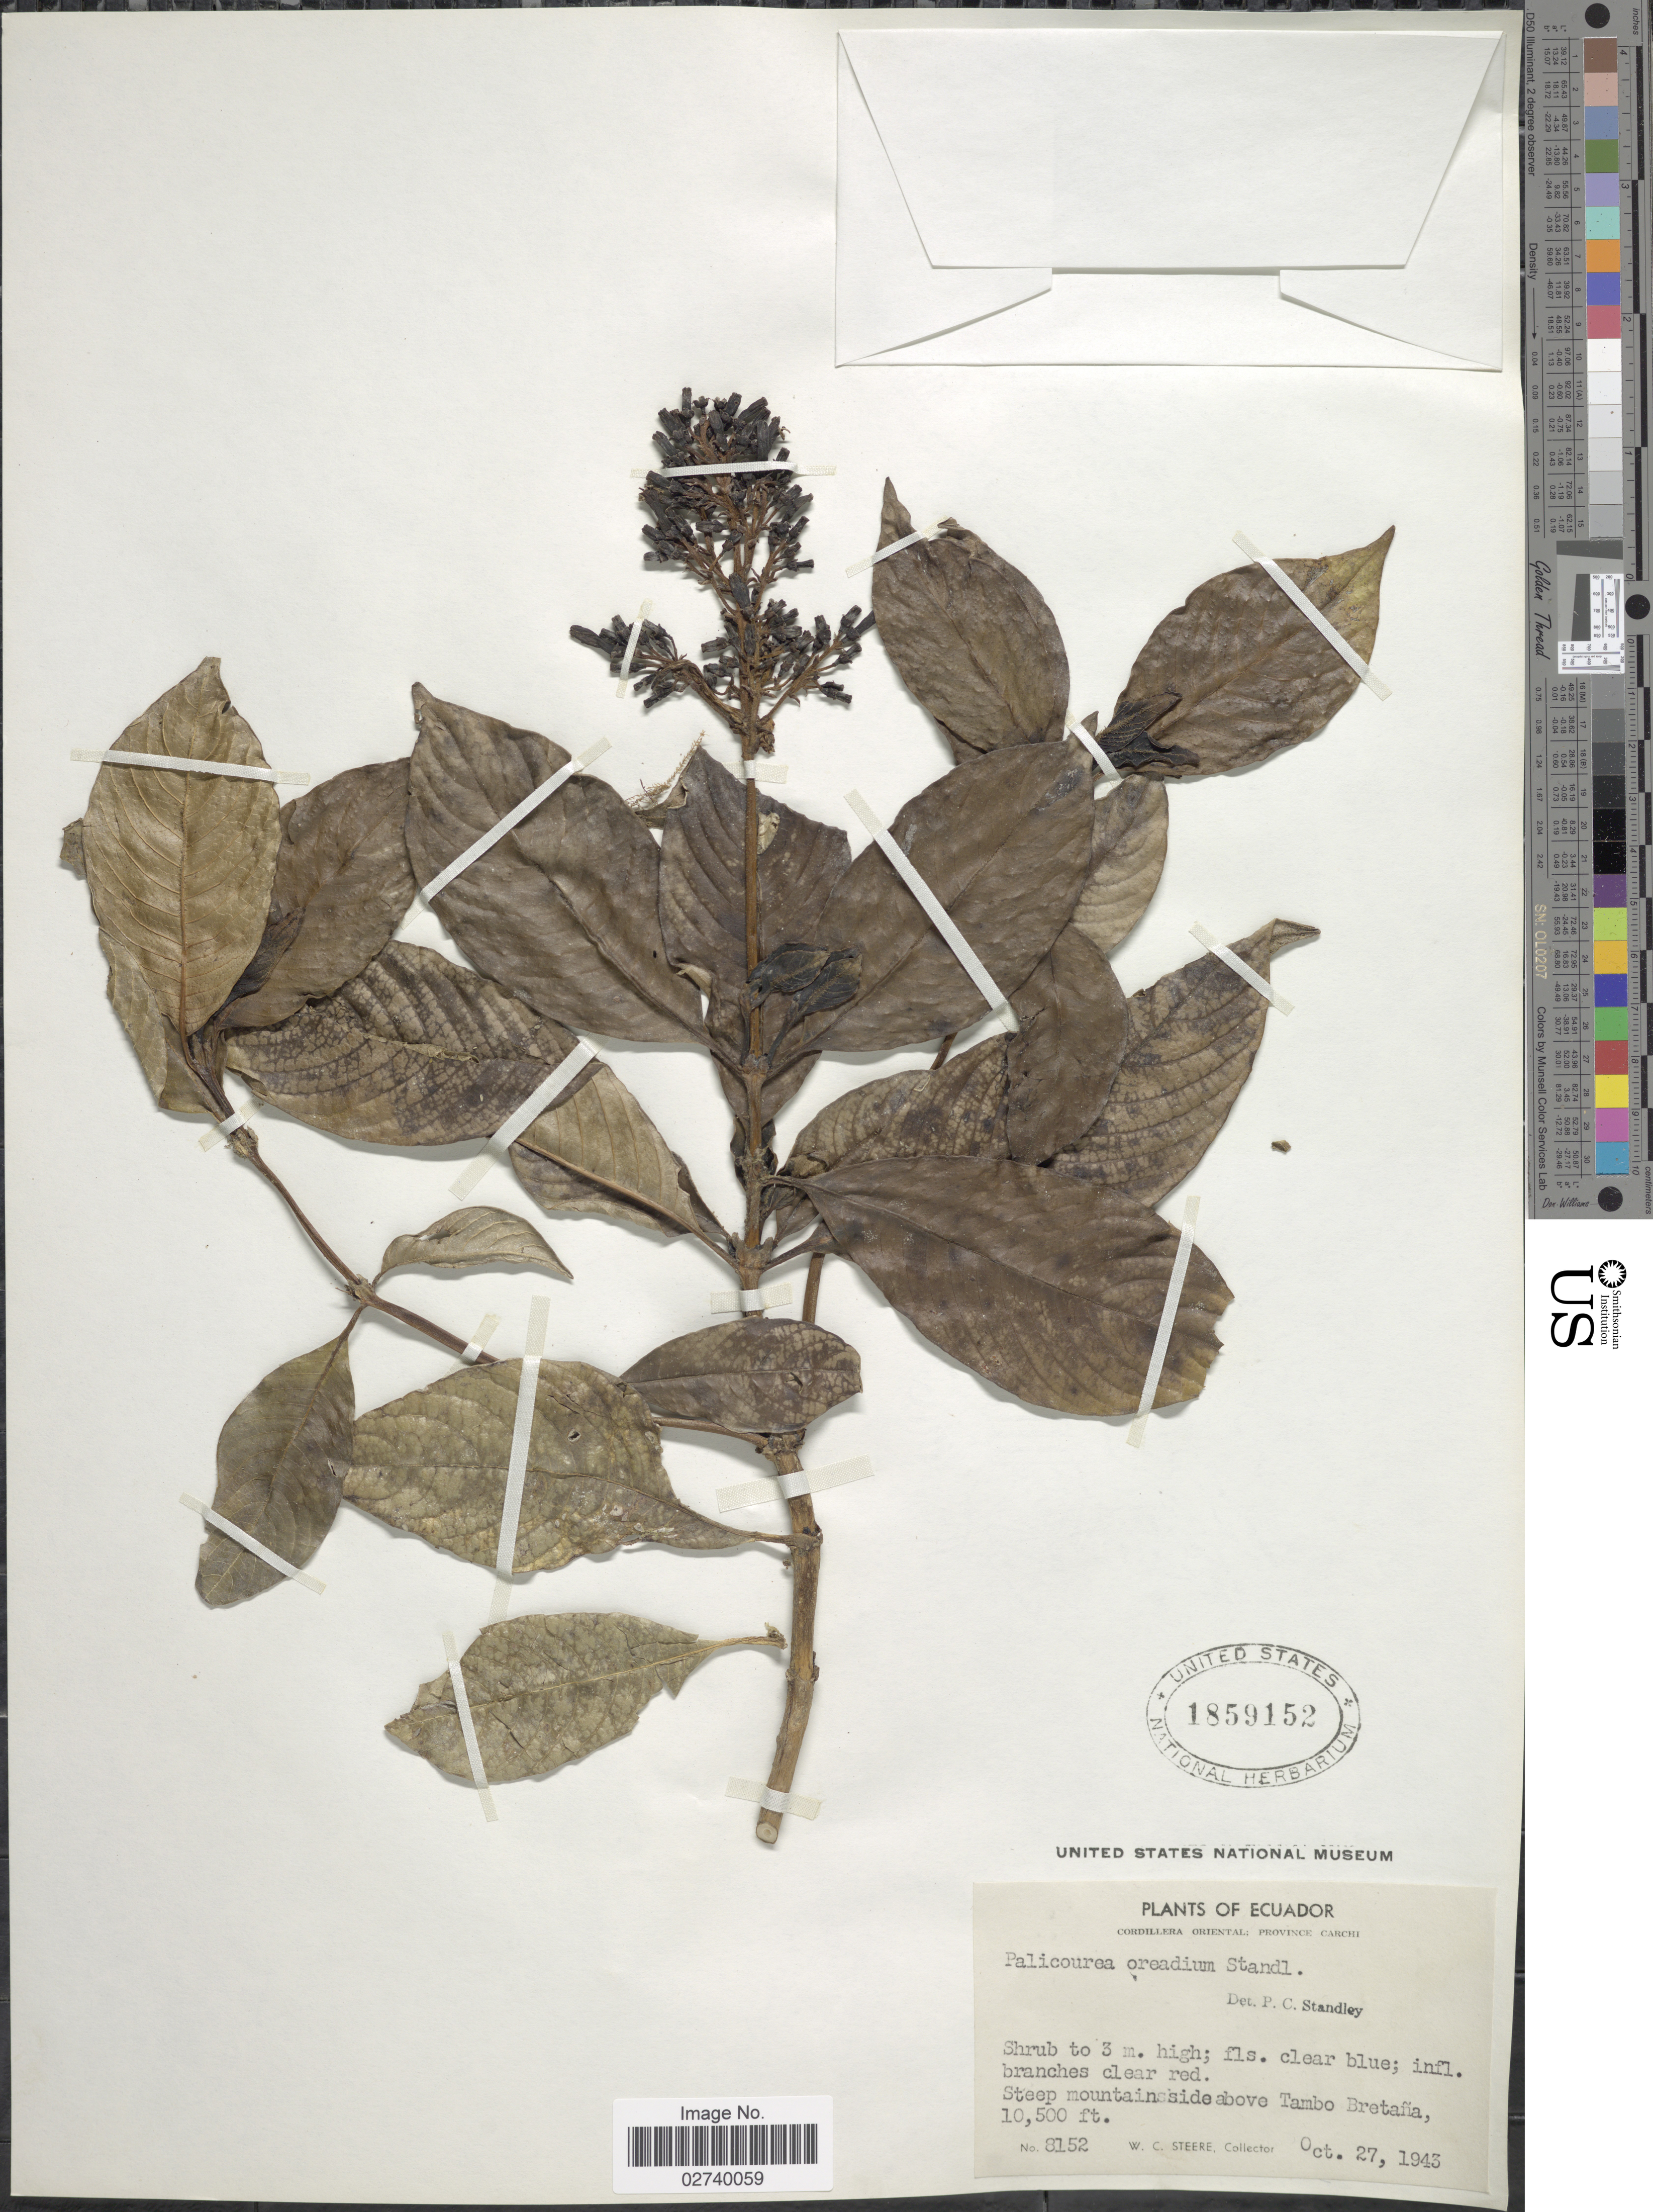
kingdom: Plantae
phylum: Tracheophyta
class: Magnoliopsida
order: Gentianales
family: Rubiaceae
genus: Palicourea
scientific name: Palicourea lineata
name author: Benth.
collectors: W. C. Steere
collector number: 8152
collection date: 1943-10-27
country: Ecuador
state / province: Carchi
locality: Cordillera Oriental. Steep mountainside above Tambo Bretaña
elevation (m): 3200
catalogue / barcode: US 1859152